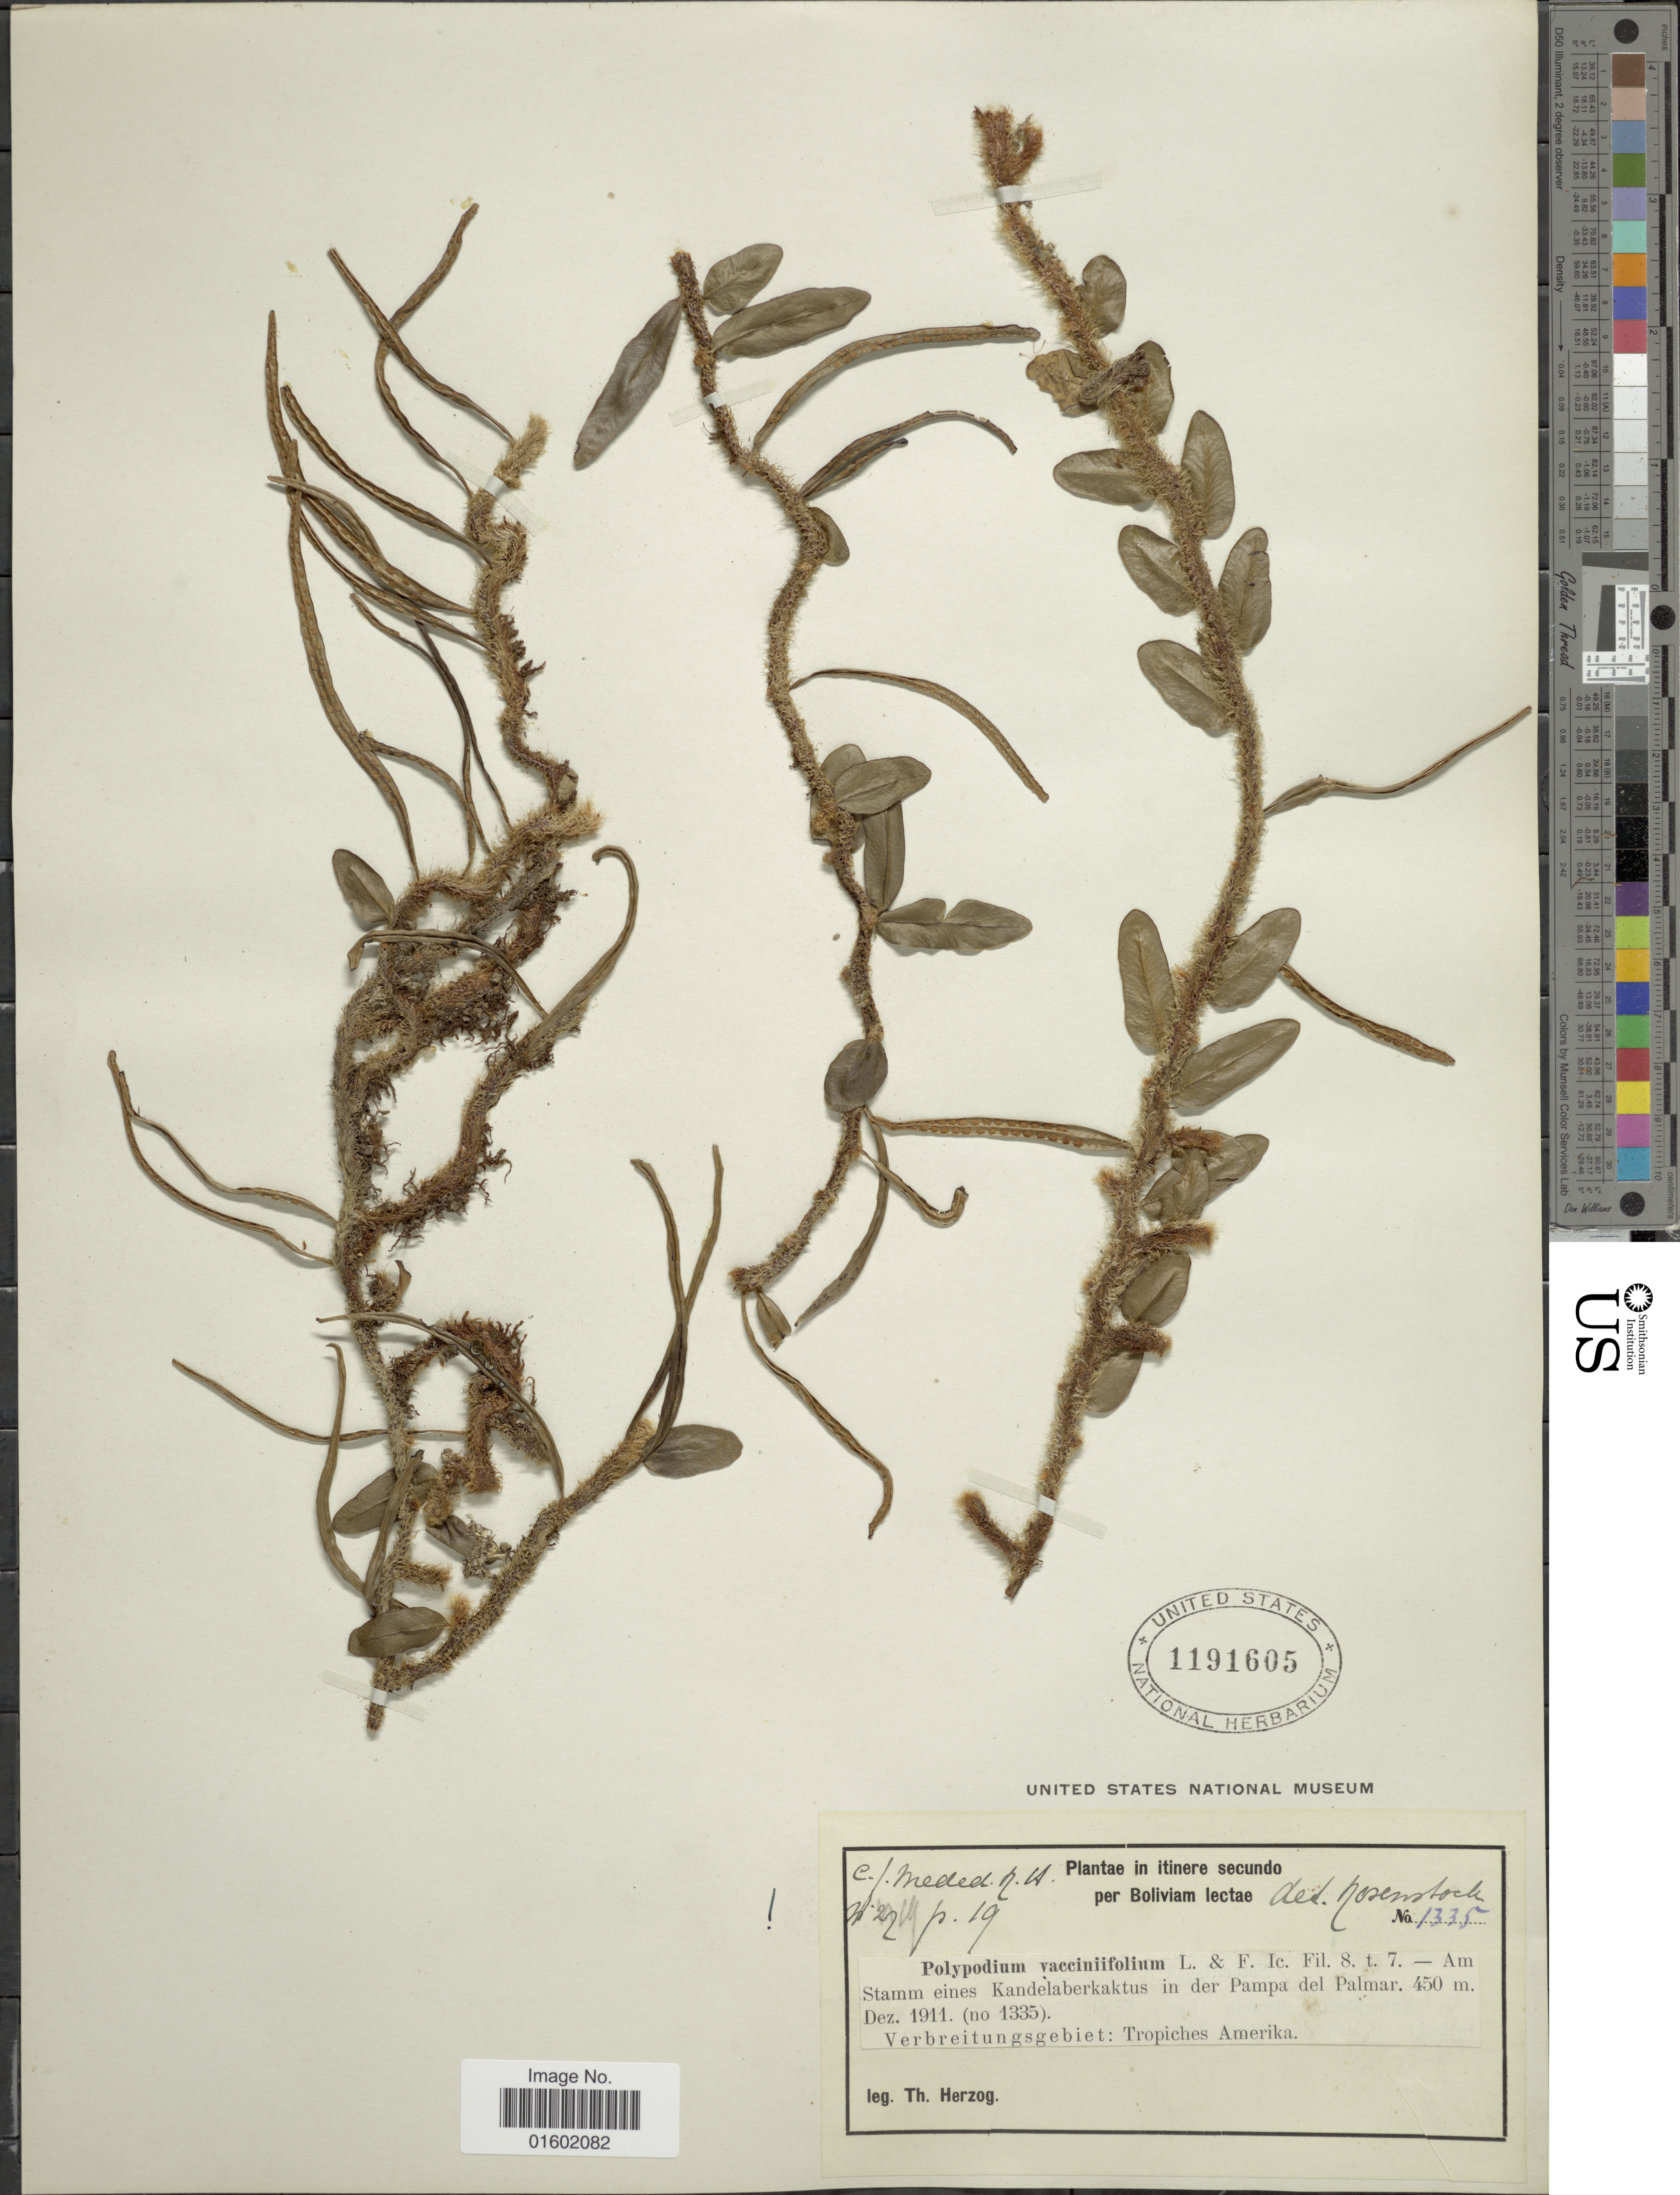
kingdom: Plantae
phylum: Tracheophyta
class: Polypodiopsida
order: Polypodiales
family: Polypodiaceae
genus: Microgramma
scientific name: Microgramma vaccinifolia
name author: (Langsd. & Fisch.) Copel.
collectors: T. K. J. Herzog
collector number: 1335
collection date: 1911-12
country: Bolivia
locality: Stamm eines Kandelaberkaktus in der Pampa del Palmar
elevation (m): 450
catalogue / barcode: US 1191605